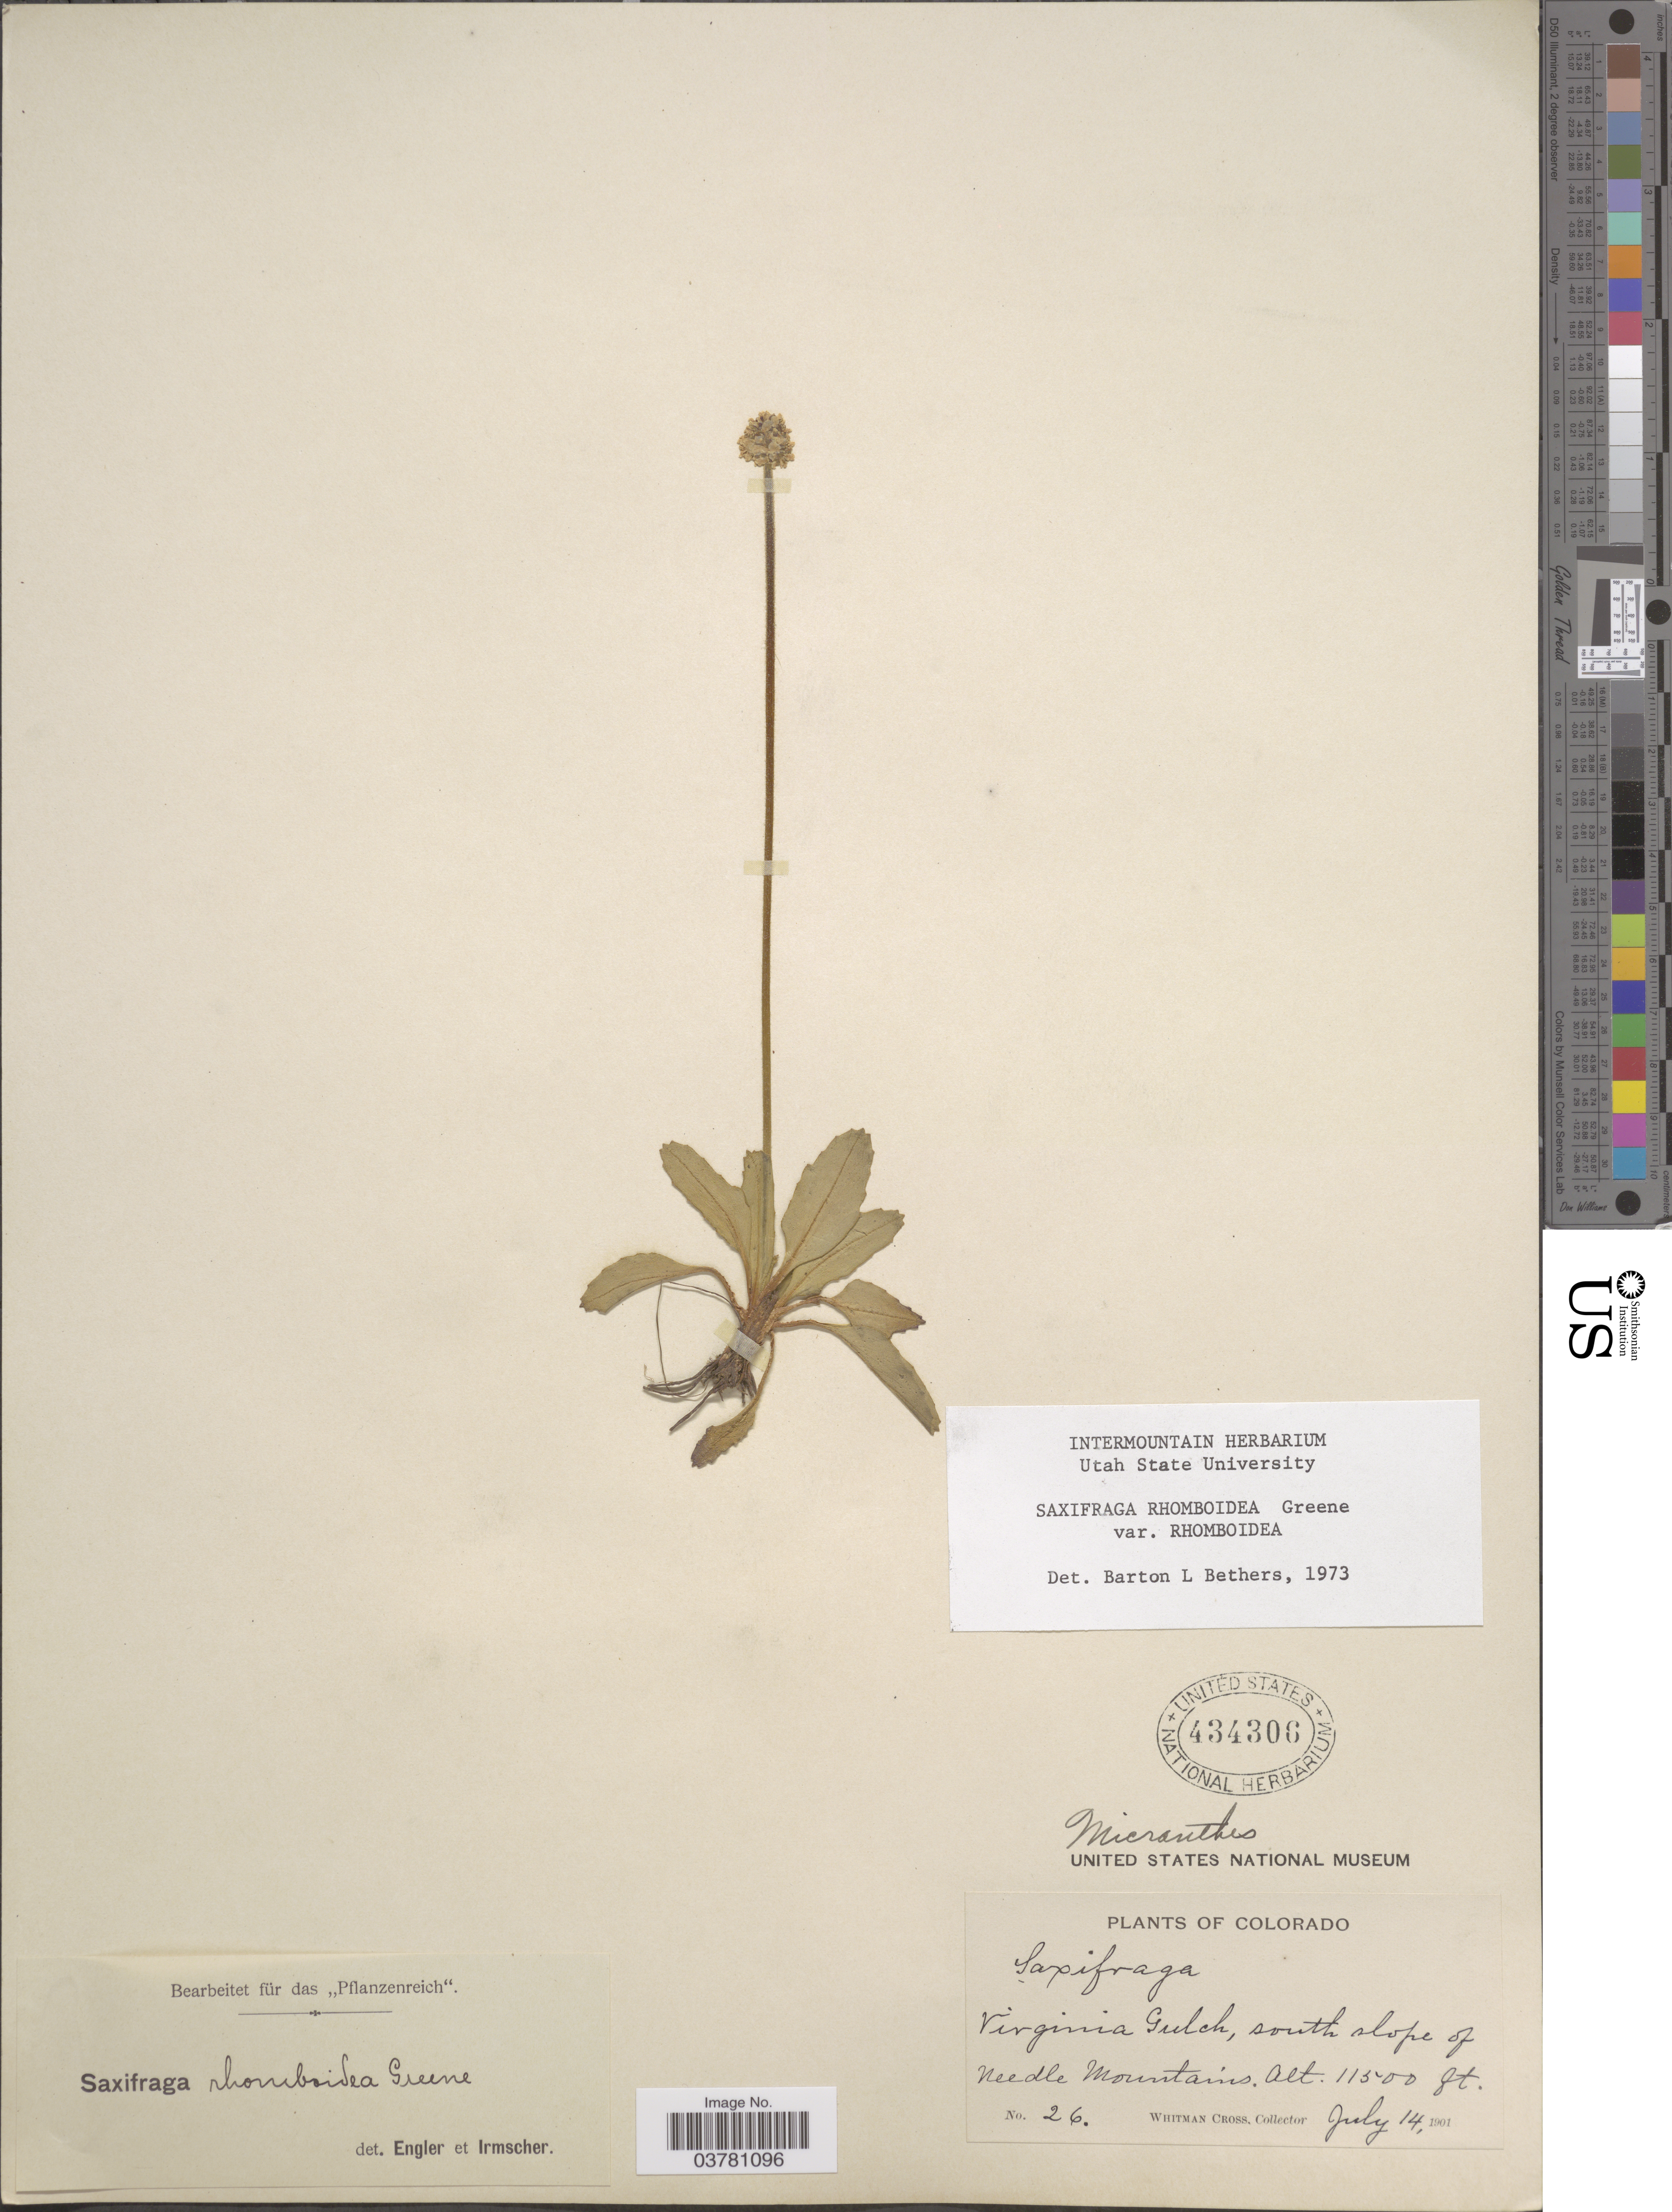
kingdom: Plantae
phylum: Tracheophyta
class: Magnoliopsida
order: Saxifragales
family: Saxifragaceae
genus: Micranthes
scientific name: Micranthes rhomboidea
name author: (Greene) Small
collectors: W. Cross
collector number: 26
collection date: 1901-07-14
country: United States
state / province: Colorado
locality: Virginia Gulch, south slope of Needle Mountains.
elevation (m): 3505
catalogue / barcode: US 434306